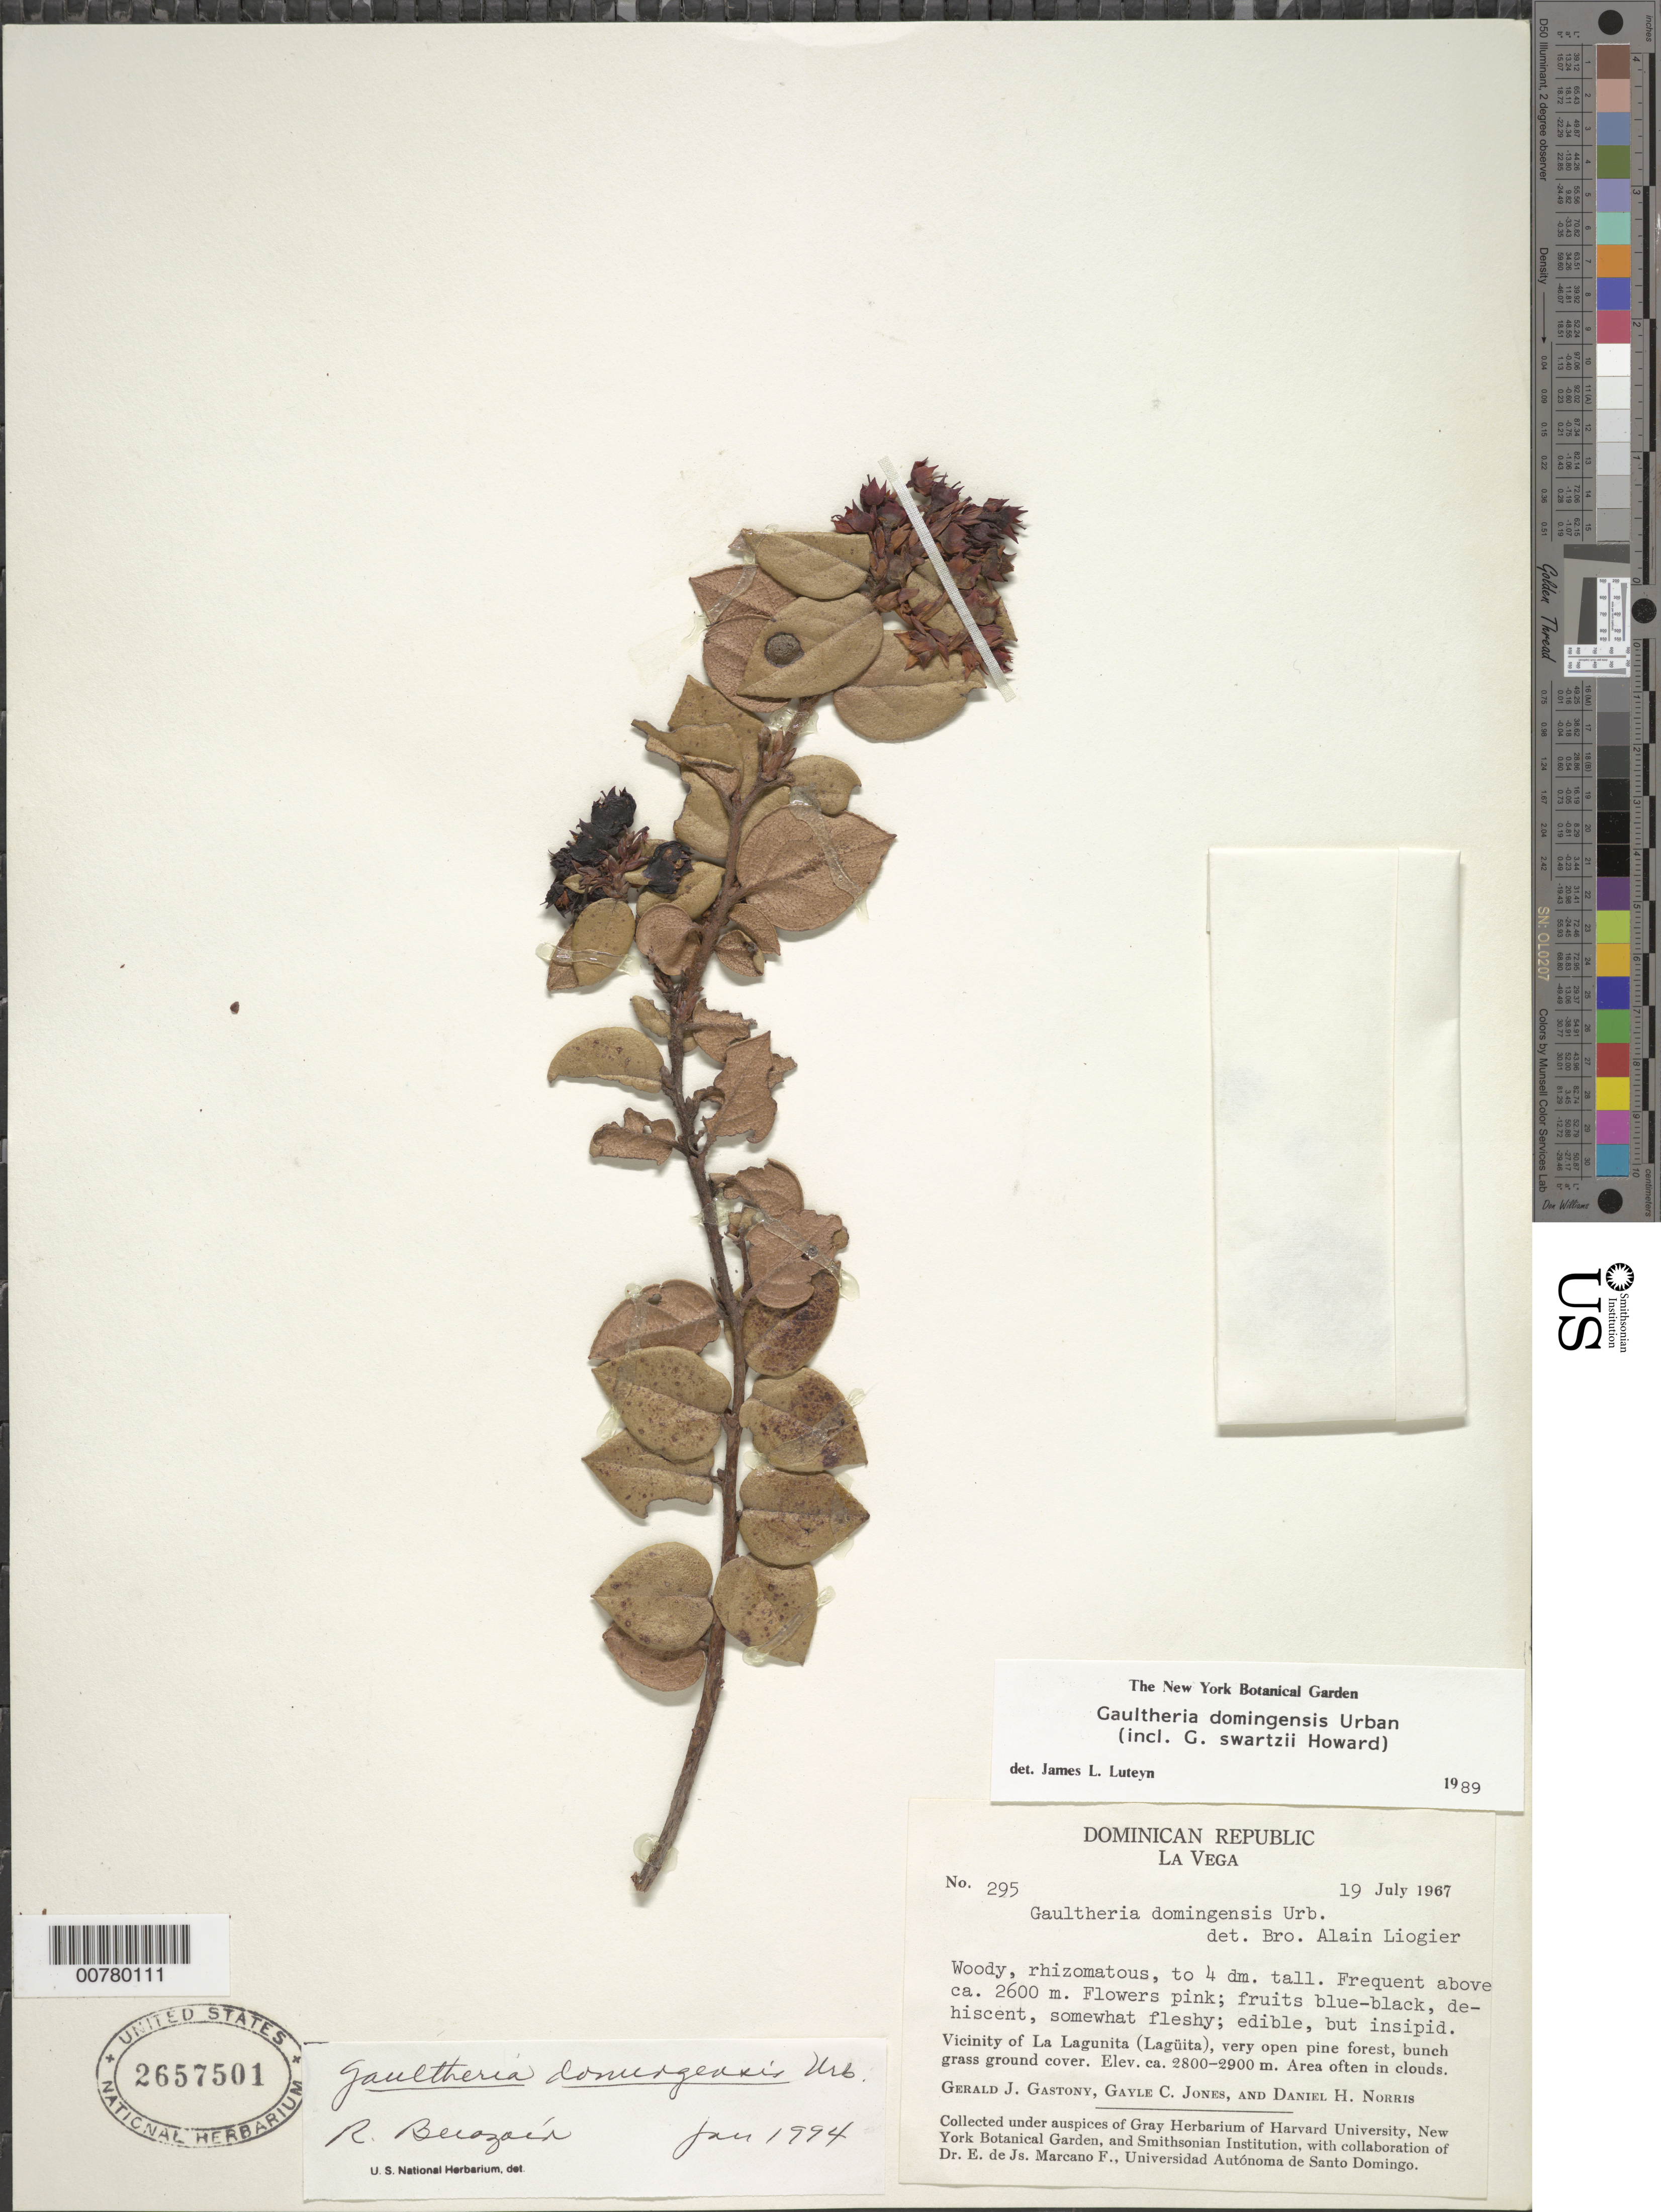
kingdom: Plantae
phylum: Tracheophyta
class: Magnoliopsida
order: Ericales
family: Ericaceae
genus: Gaultheria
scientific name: Gaultheria domingensis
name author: Urb.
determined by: Berozain, R.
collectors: G. Gastony, G. C. Jones & D. H. Norris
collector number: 295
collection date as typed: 19 Jul 1967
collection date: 1967-07-19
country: Dominican Republic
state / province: La Vega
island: Hispaniola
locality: Vicinity of La Laguinita (Lagüita).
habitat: Very open pine forest bunch grass ground cover; area often in clouds.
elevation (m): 2800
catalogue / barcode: US 2657501